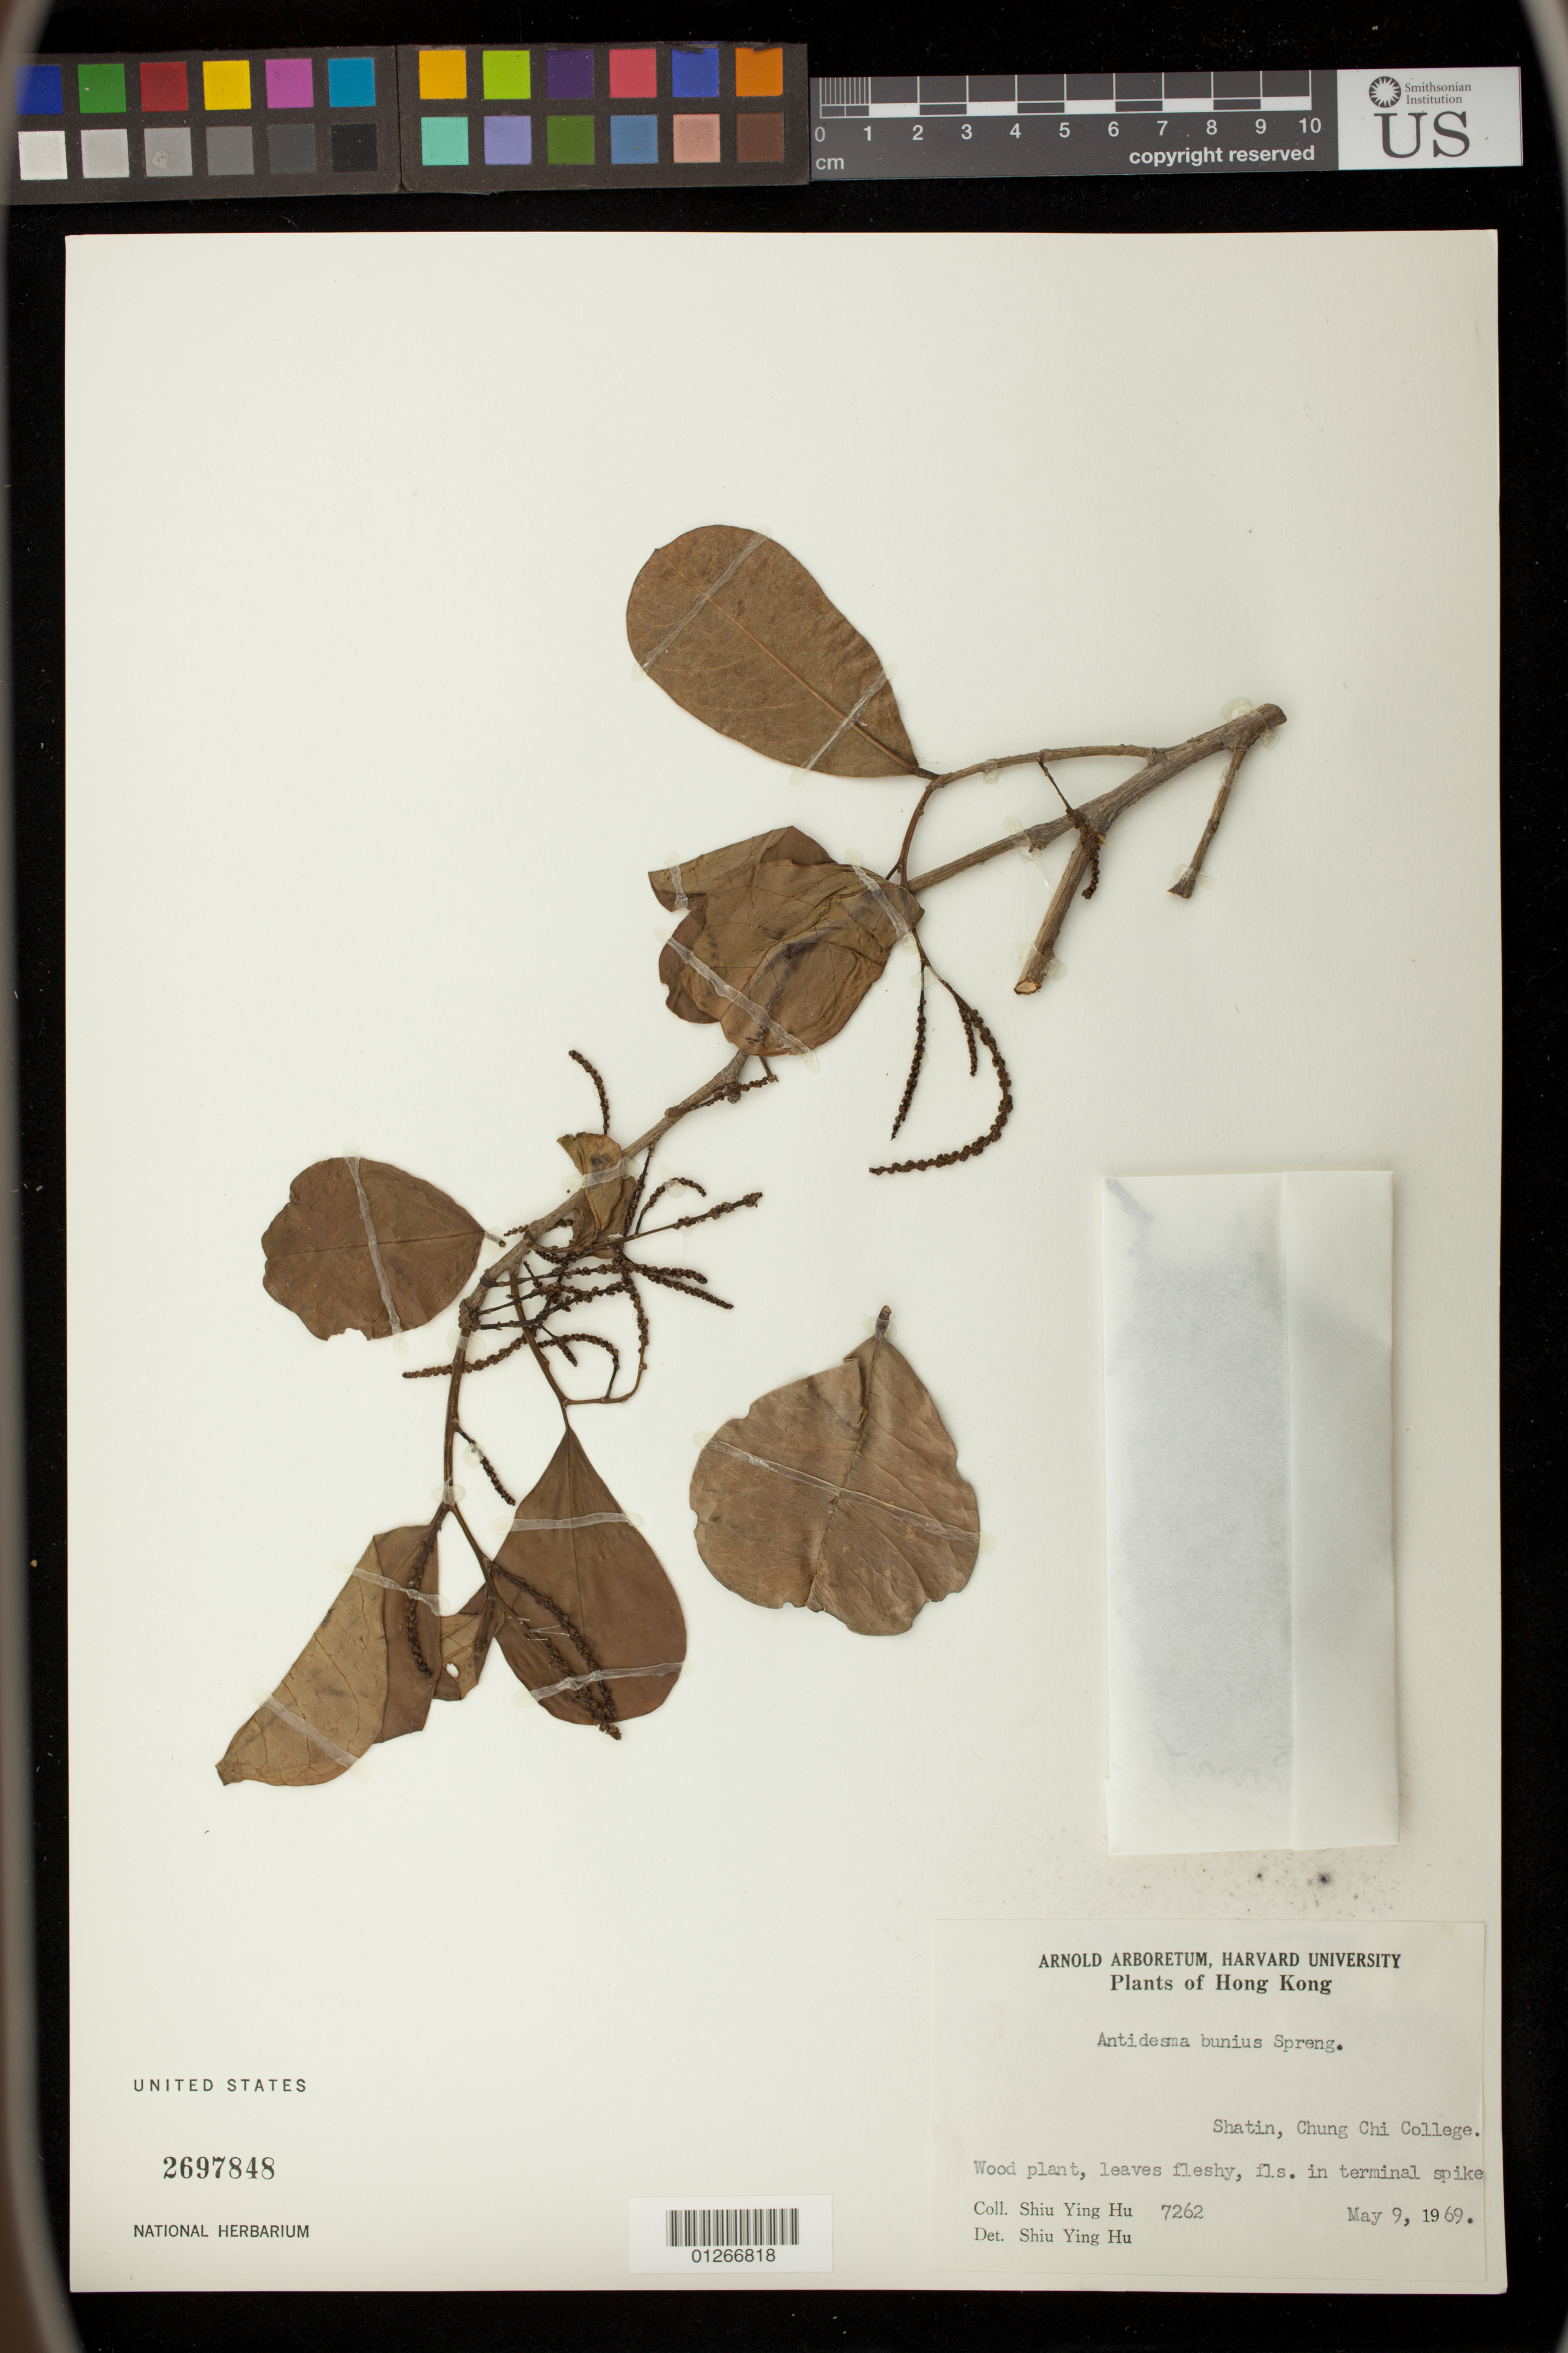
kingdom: Plantae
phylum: Tracheophyta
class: Magnoliopsida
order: Malpighiales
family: Phyllanthaceae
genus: Antidesma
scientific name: Antidesma bunius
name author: (L.) Spreng.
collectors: S. Y. Hu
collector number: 7262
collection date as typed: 09 May 1969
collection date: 1969-05-09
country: China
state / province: Hong Kong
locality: Chung chi college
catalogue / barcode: US 2697848